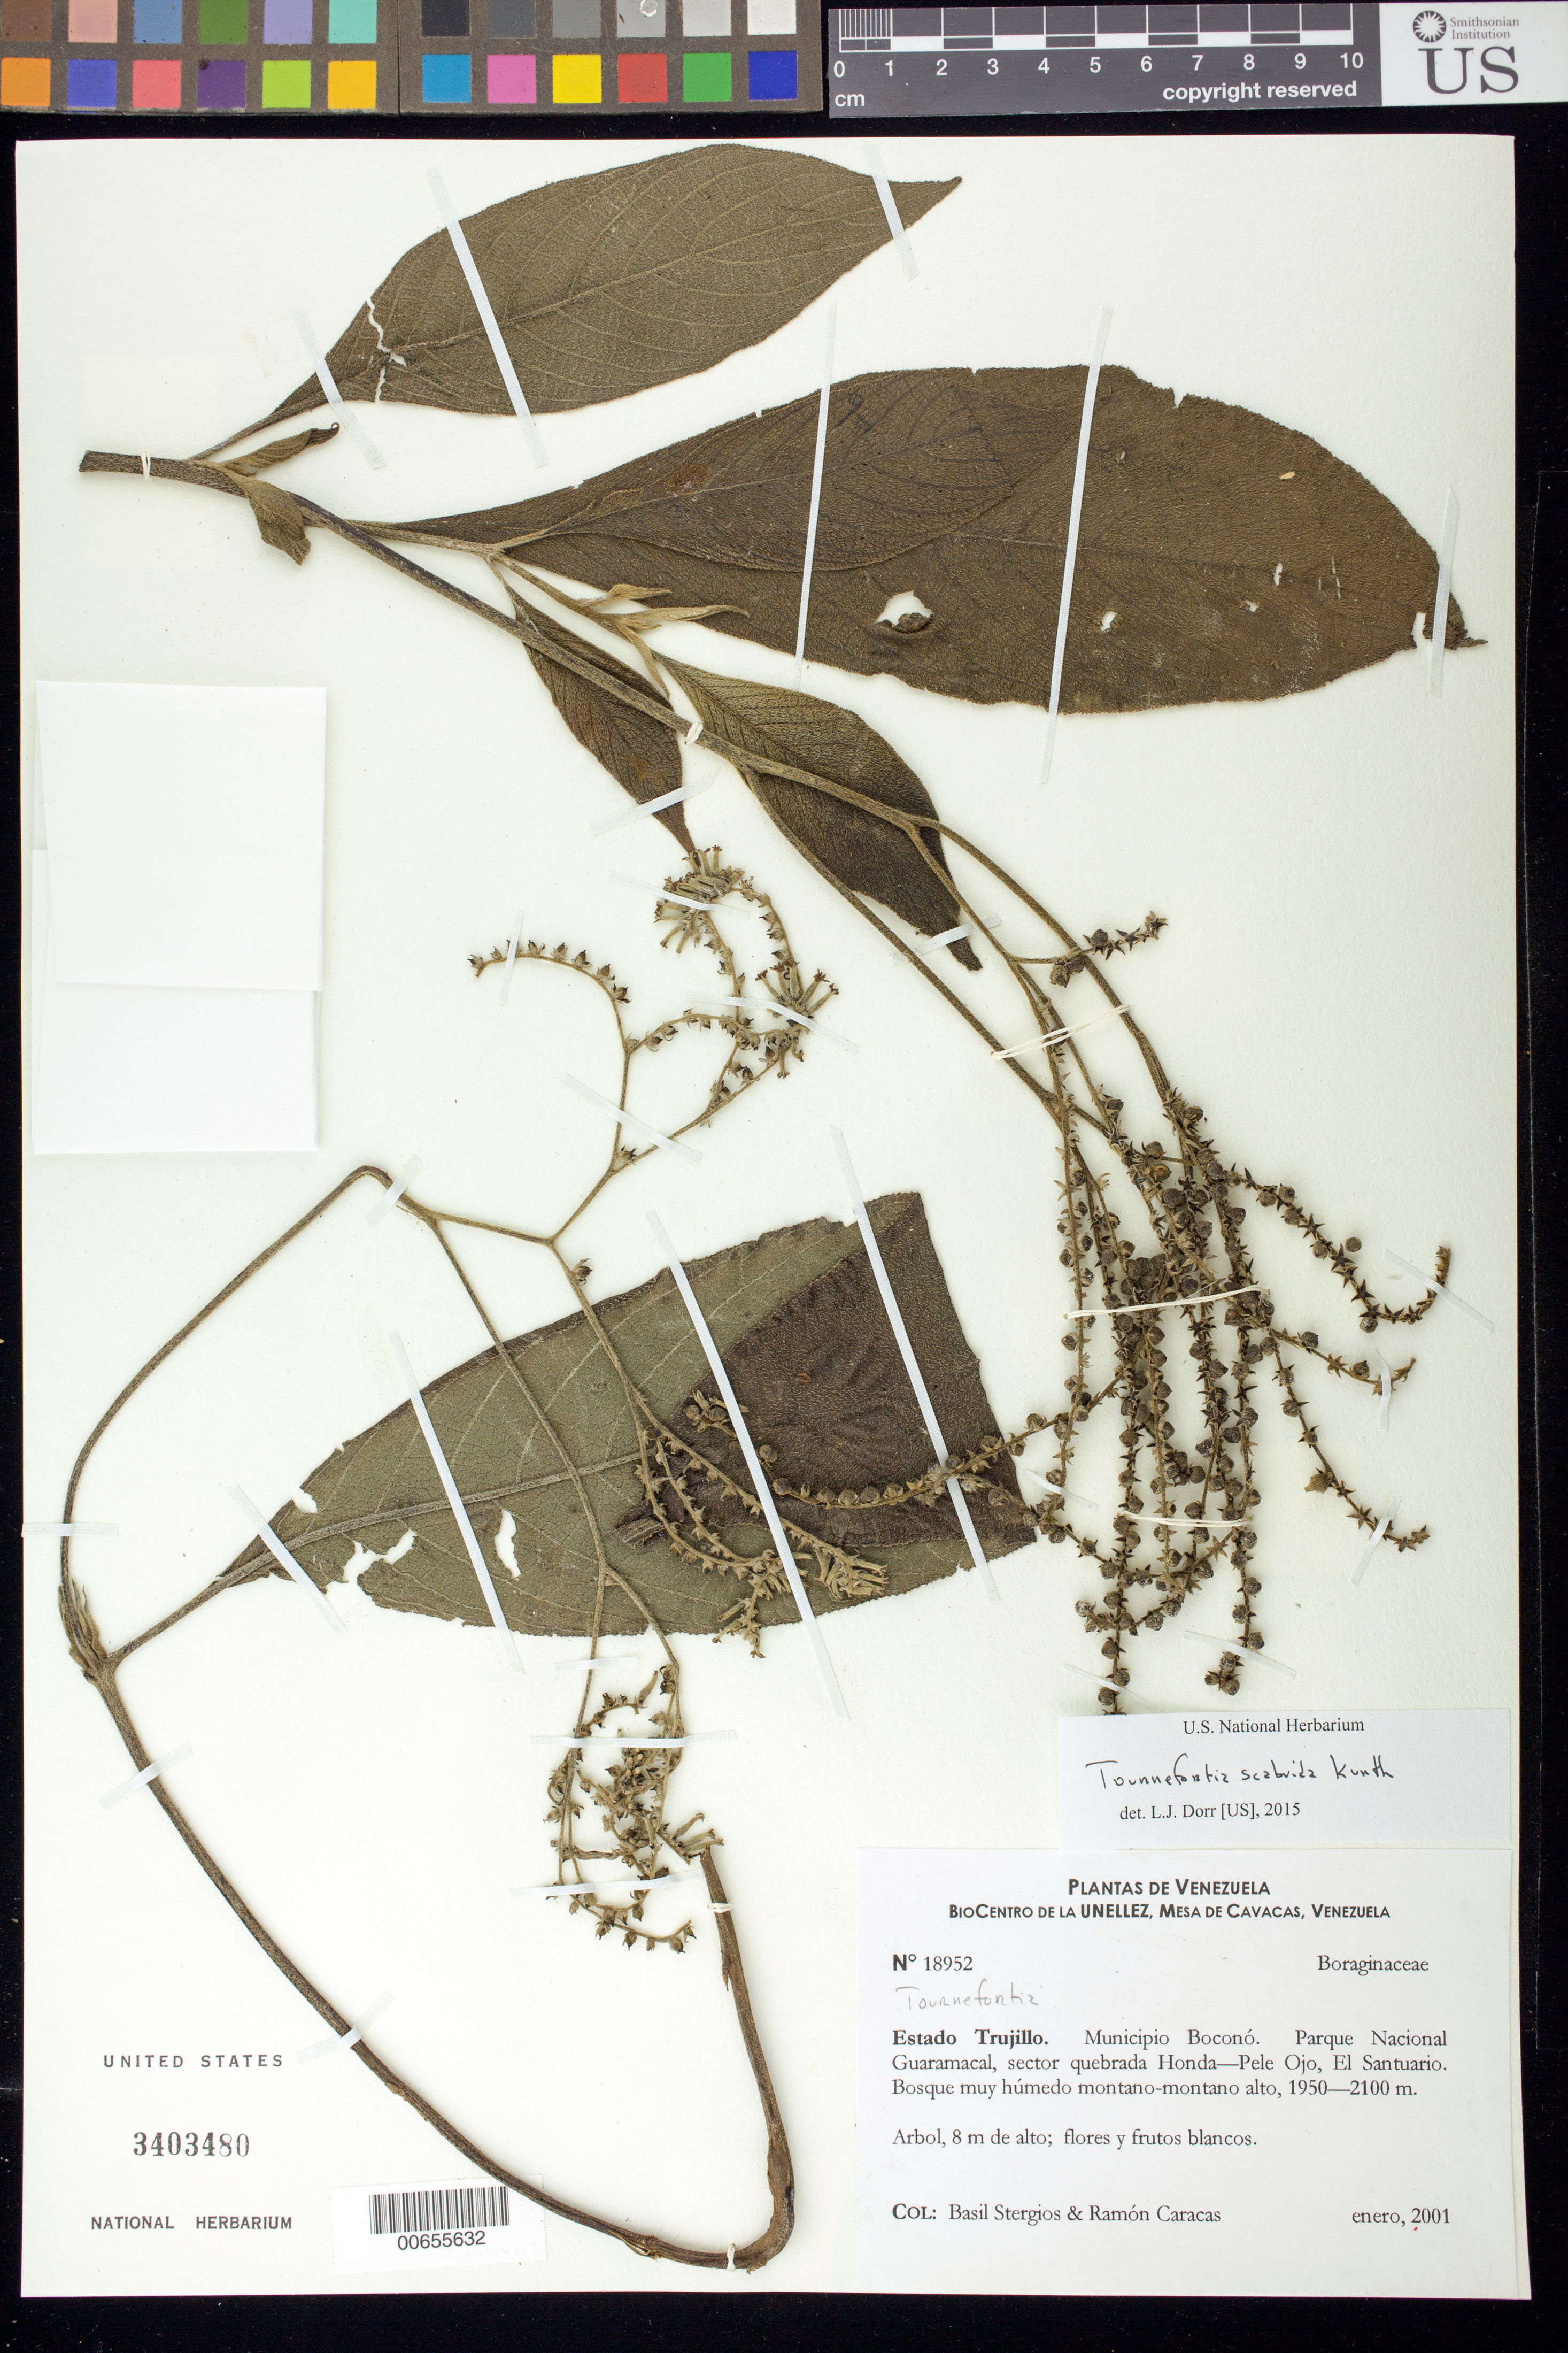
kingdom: Plantae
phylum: Tracheophyta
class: Magnoliopsida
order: Boraginales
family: Heliotropiaceae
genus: Heliotropium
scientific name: Heliotropium scabridum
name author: (Kunth) J.I.M. Melo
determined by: Dorr, Laurence J., Curator (BOT), Smithsonian Institution - National Museum of Natural History (UNITED STATES)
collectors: B. G. Stergios & R. Caracas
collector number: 18952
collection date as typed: Jan 2001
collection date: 2001-01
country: Venezuela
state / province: Trujillo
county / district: Boconó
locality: Parque Nacional Guaramacal, sector quebrada Honda-Pele Ojo, El Santuario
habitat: Bosque muy húmedo montano-montano alto.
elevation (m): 1950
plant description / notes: MO, PORT, US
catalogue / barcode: US 3403480